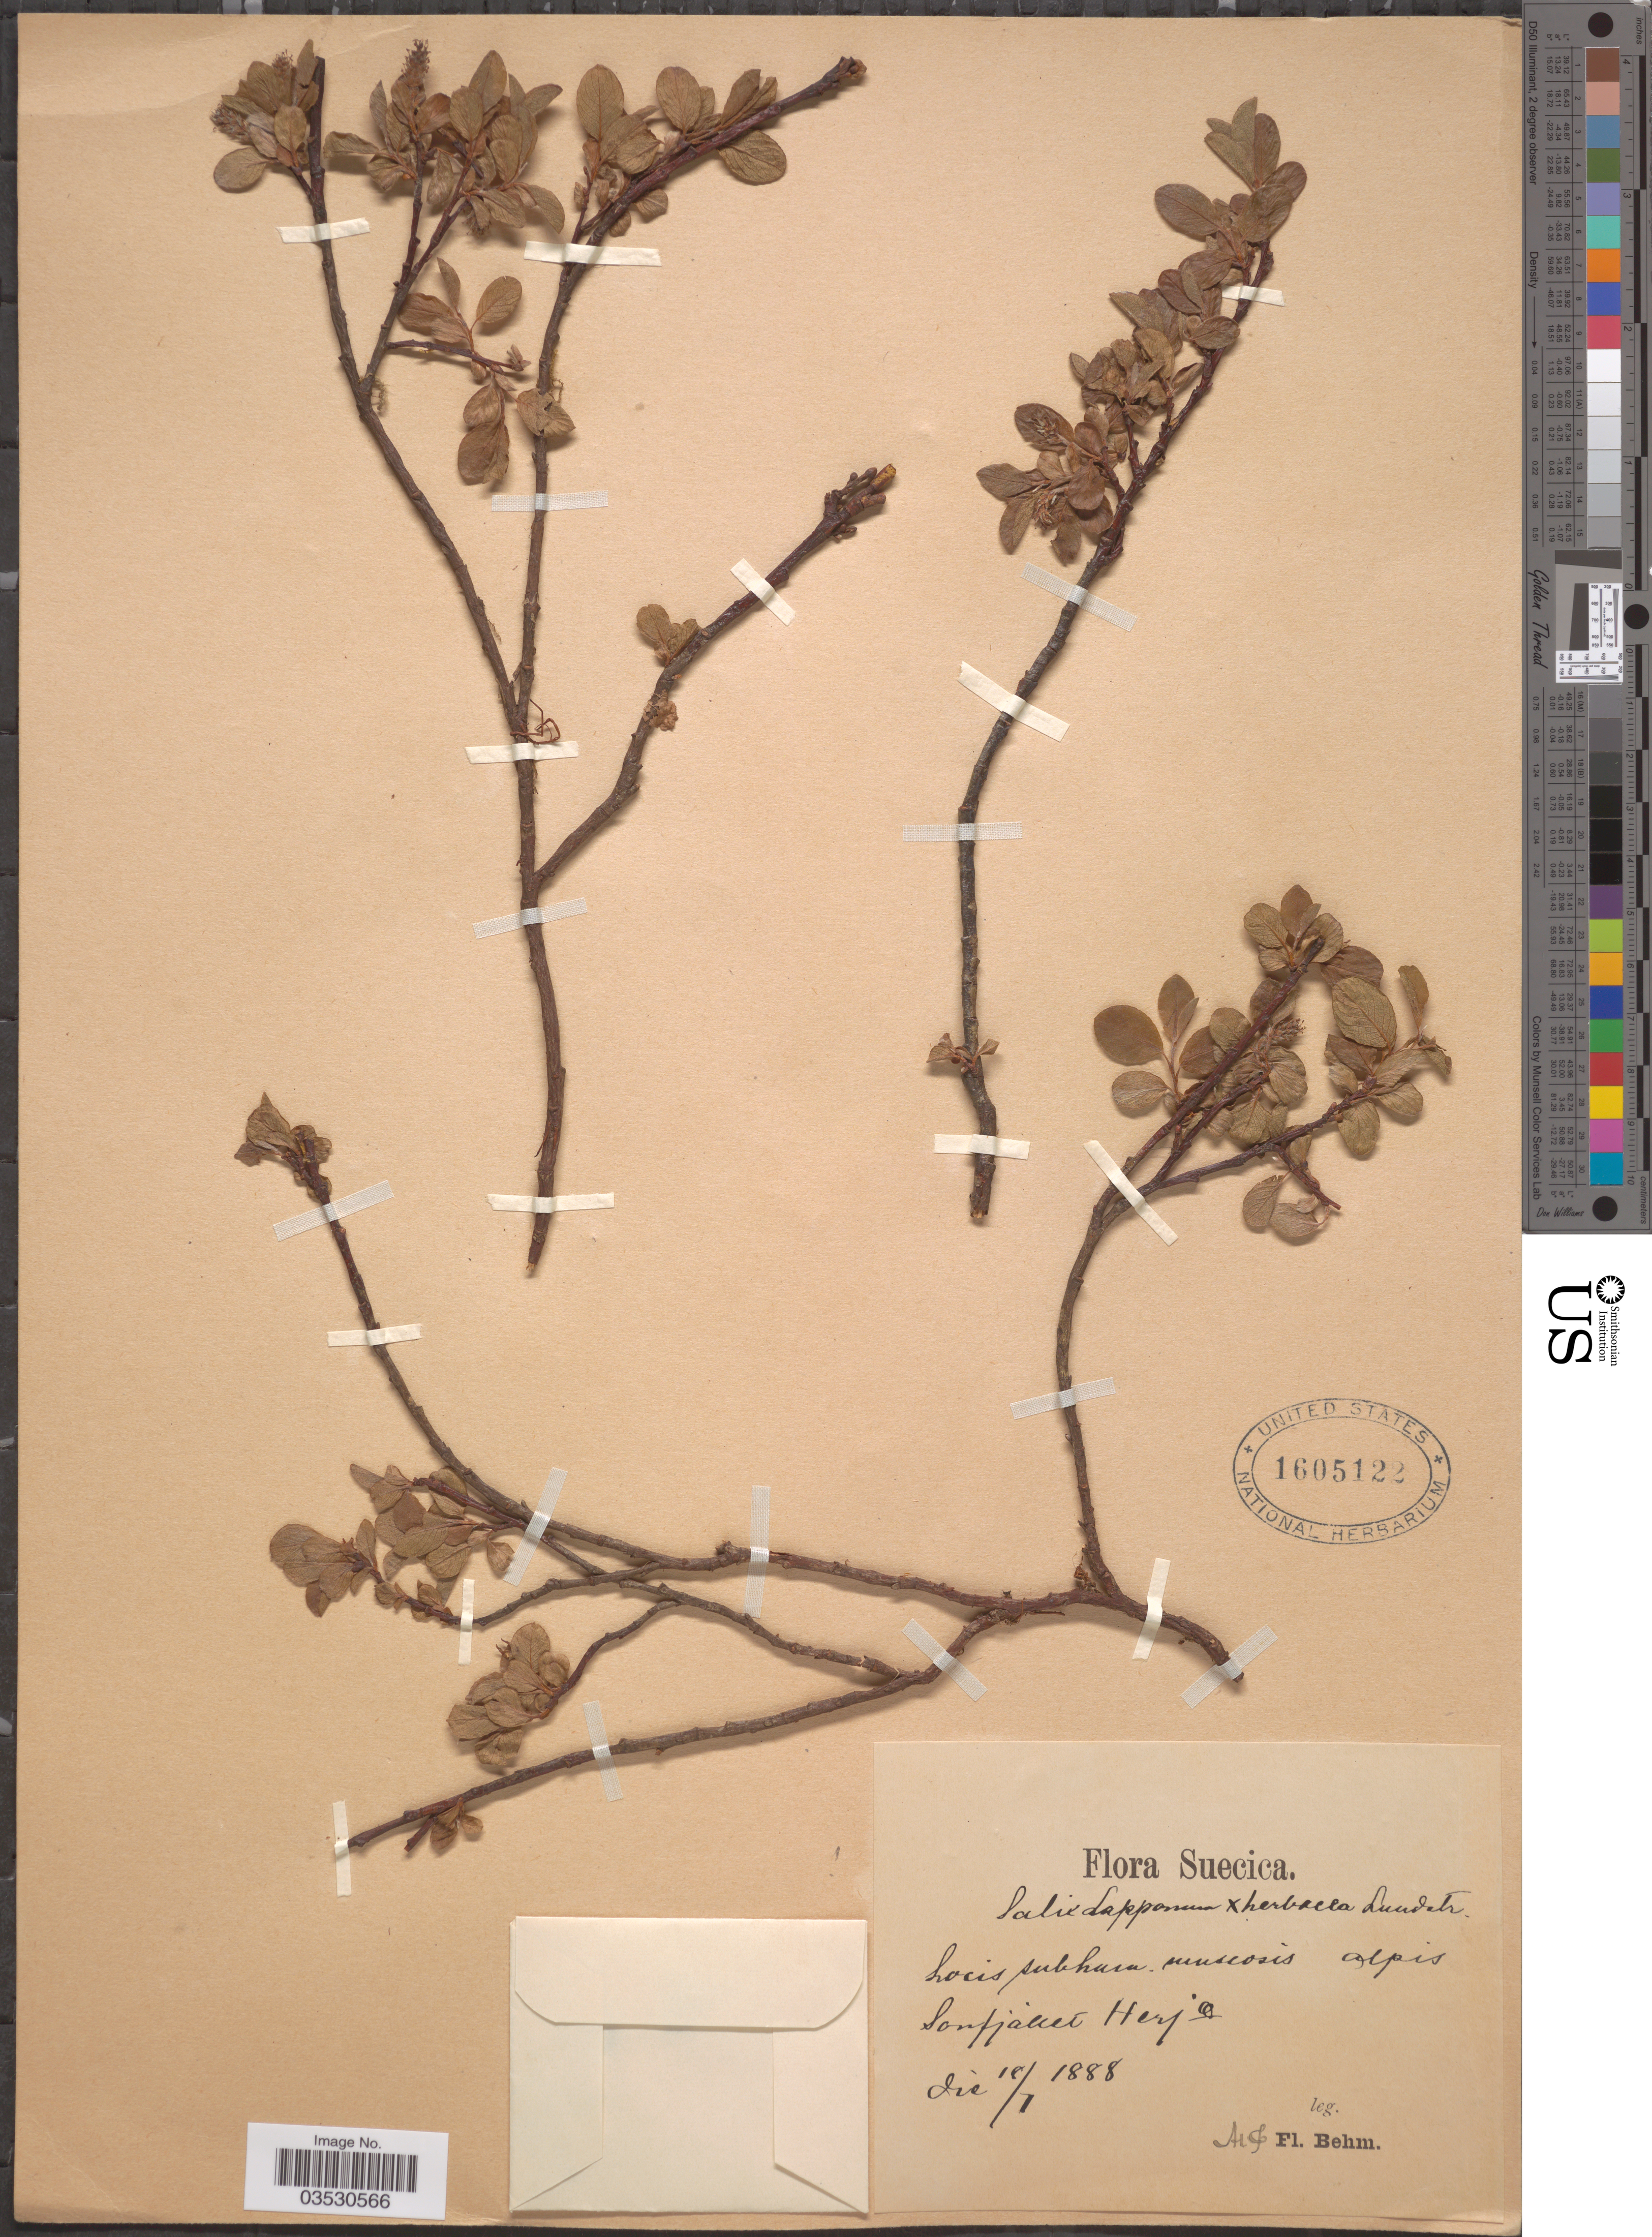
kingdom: Plantae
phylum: Tracheophyta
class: Magnoliopsida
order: Malpighiales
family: Salicaceae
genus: Salix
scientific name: Salix herbacea x S. lapponum L.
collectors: Behm & F. Behm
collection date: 1888-07-18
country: Sweden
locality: Suecica. Locis subhum. muscosis alpis Sonfjället Herjø [interpreted].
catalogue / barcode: US 1605122